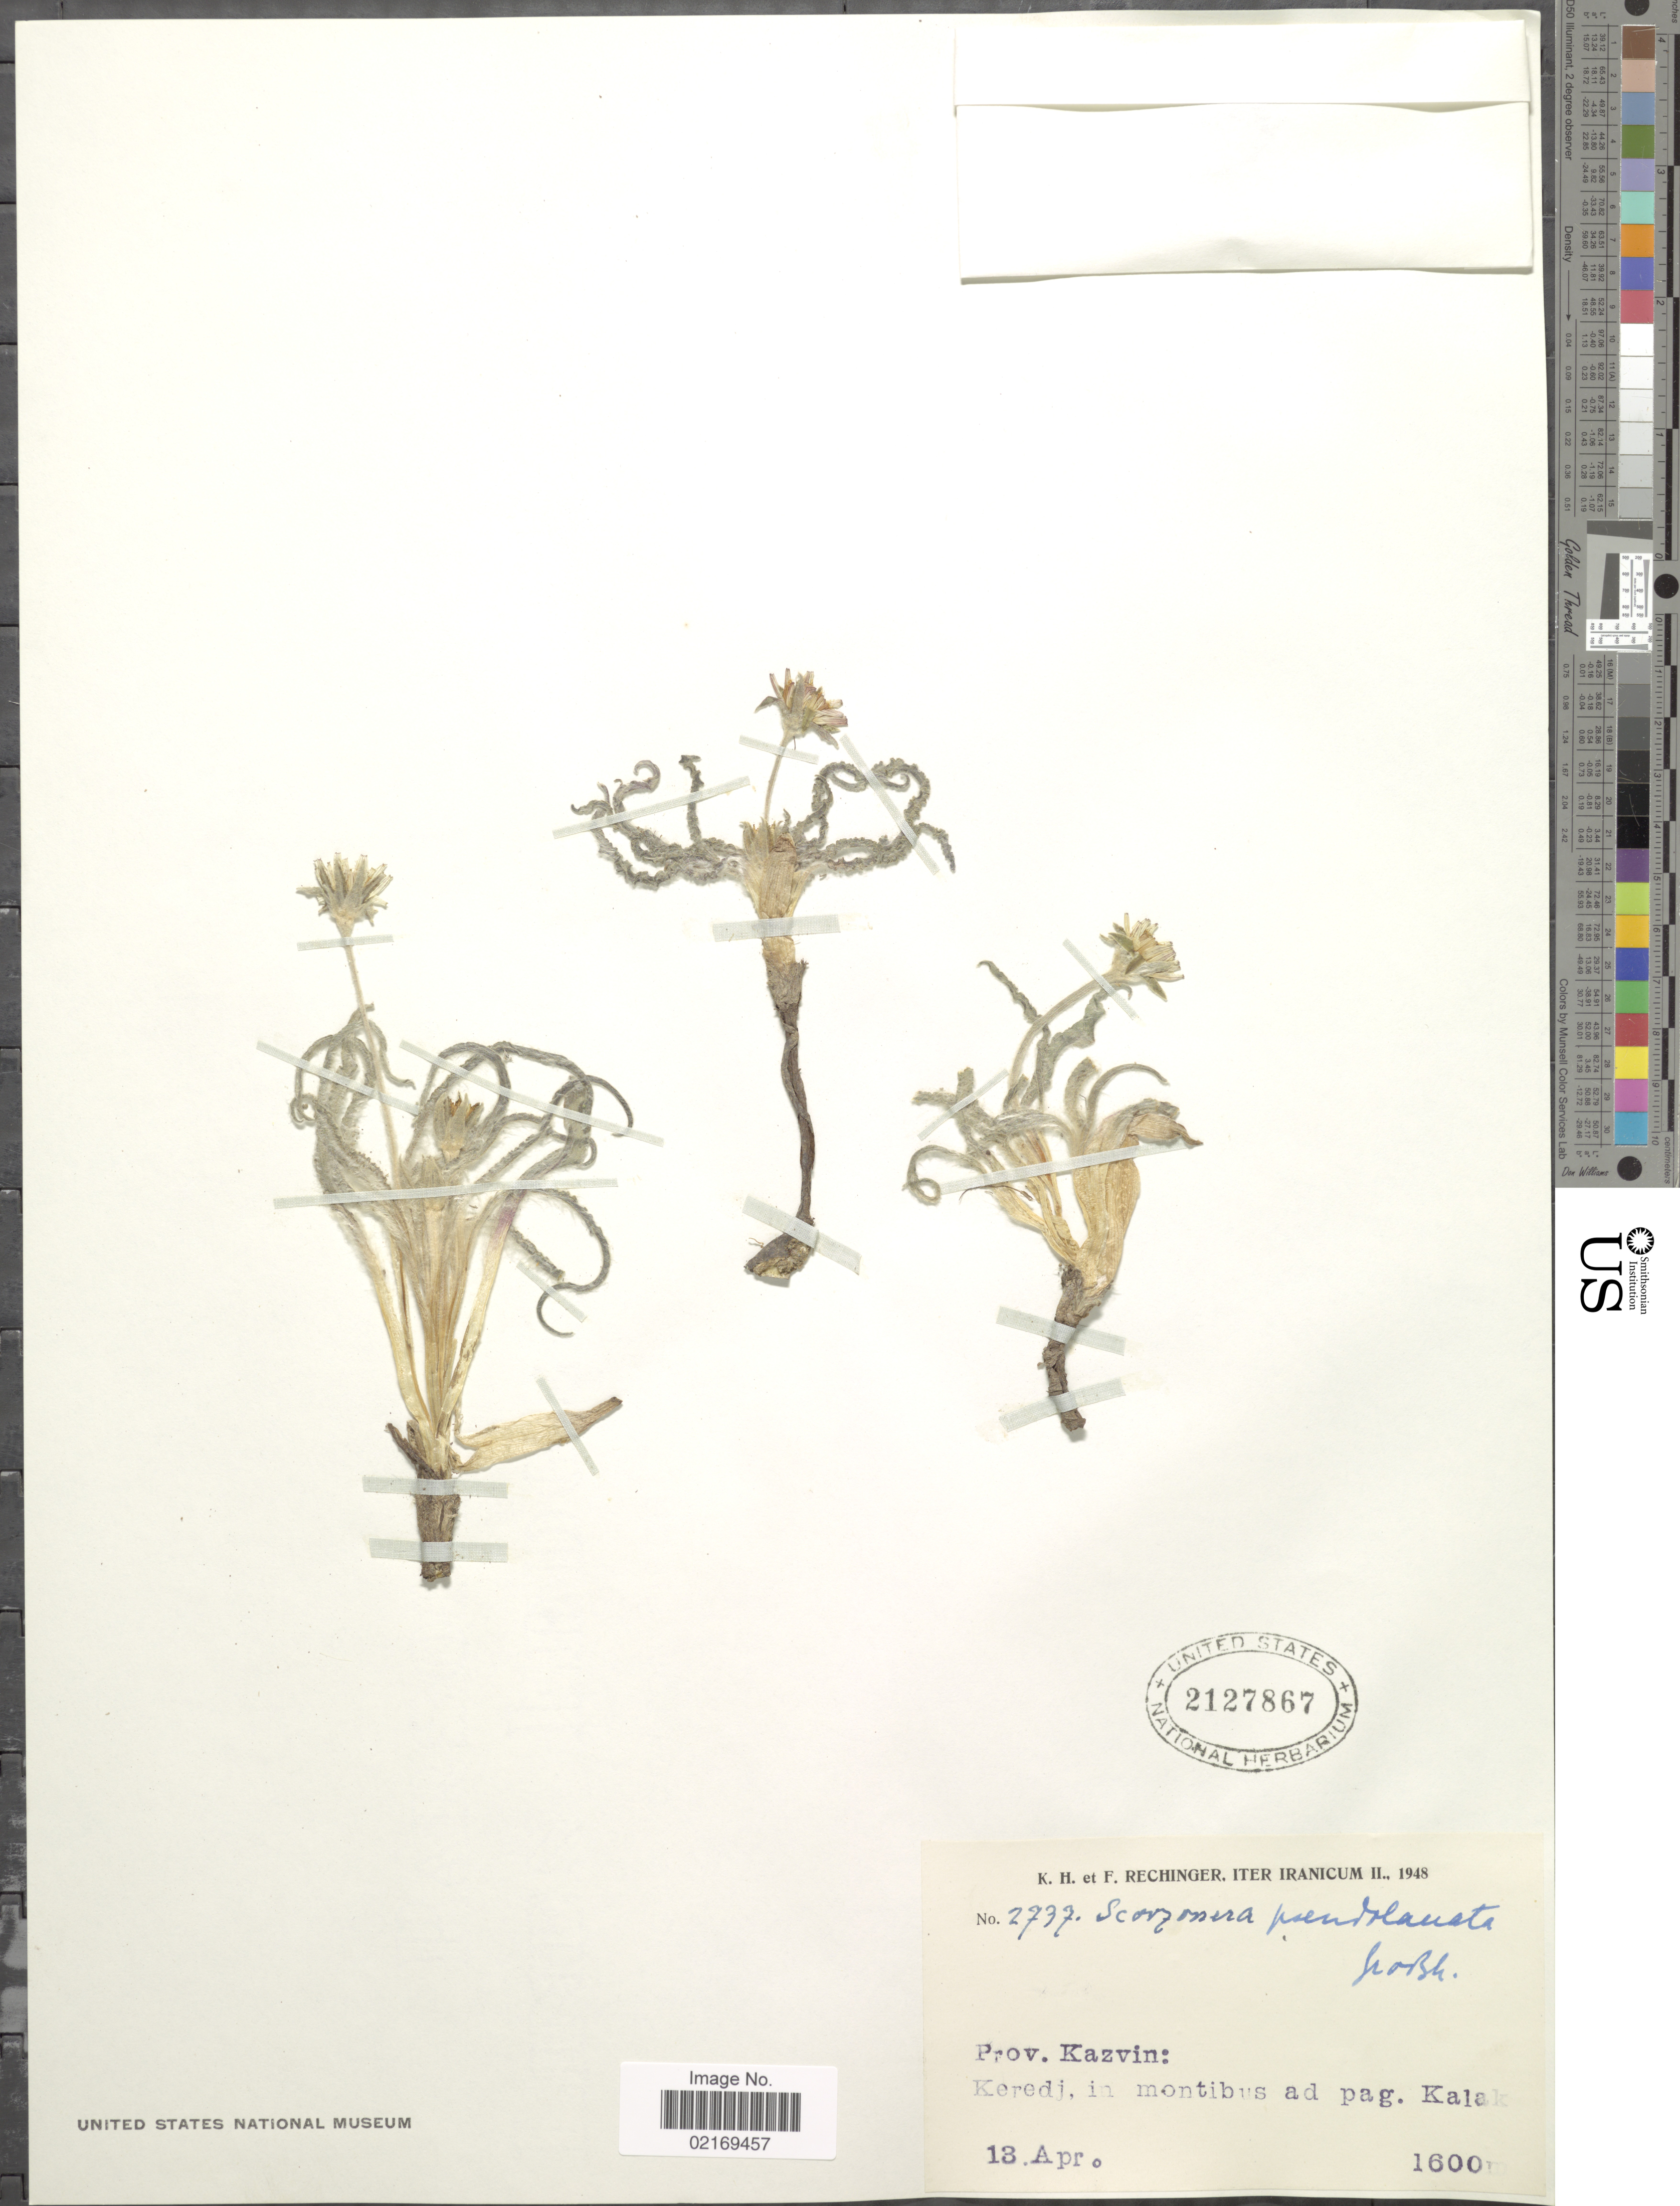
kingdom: Plantae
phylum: Tracheophyta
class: Magnoliopsida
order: Asterales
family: Asteraceae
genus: Scorzonera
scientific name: Scorzonera psychrophila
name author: Boiss. & Hausskn.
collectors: K. H. Rechinger & F. Rechinger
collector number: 2737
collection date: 1948-04-13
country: Iran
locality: Iter Iranicum, Prov. Kazvin: Keredj, in montibus ad pag. Kalak.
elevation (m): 1600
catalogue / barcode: US 2127867